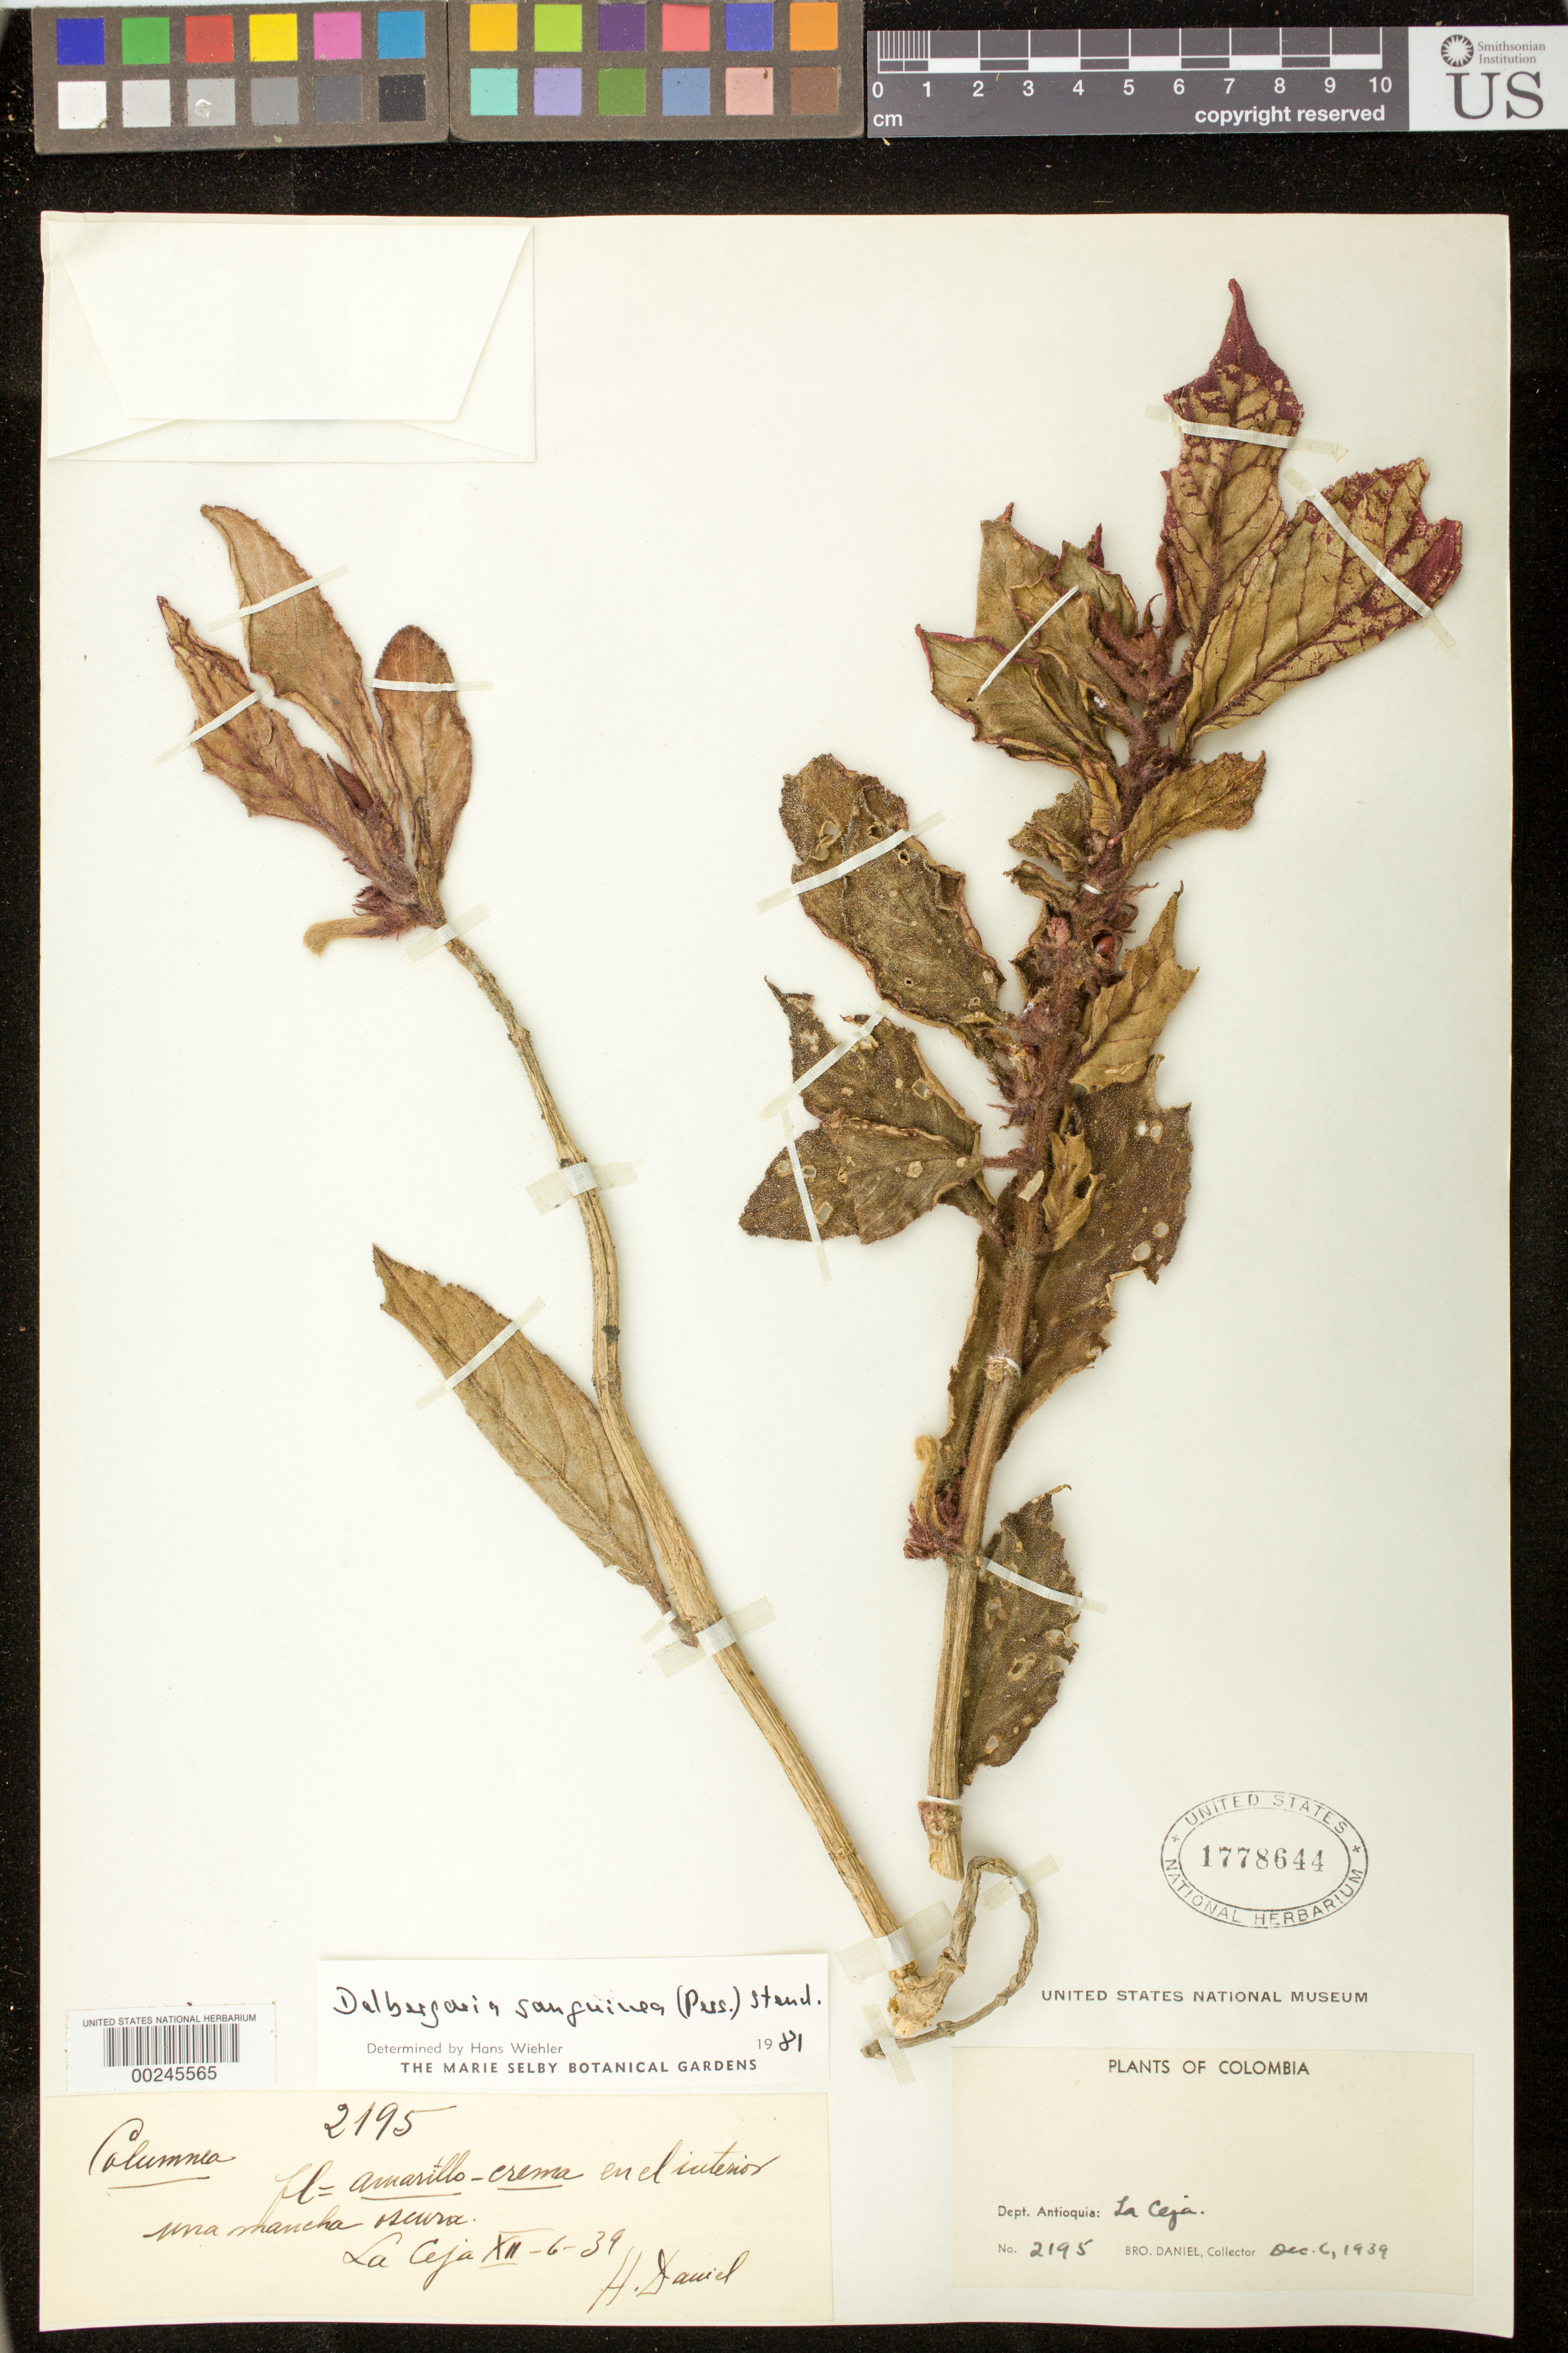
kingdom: Plantae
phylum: Tracheophyta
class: Magnoliopsida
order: Lamiales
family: Gesneriaceae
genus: Columnea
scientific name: Columnea sanguinea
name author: (Pers.) Hanst.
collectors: Bro. Daniel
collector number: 2195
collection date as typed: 06 Dec 1939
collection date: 1939-12-06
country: Colombia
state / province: Antioquia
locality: La Ceja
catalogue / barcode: US 1778644